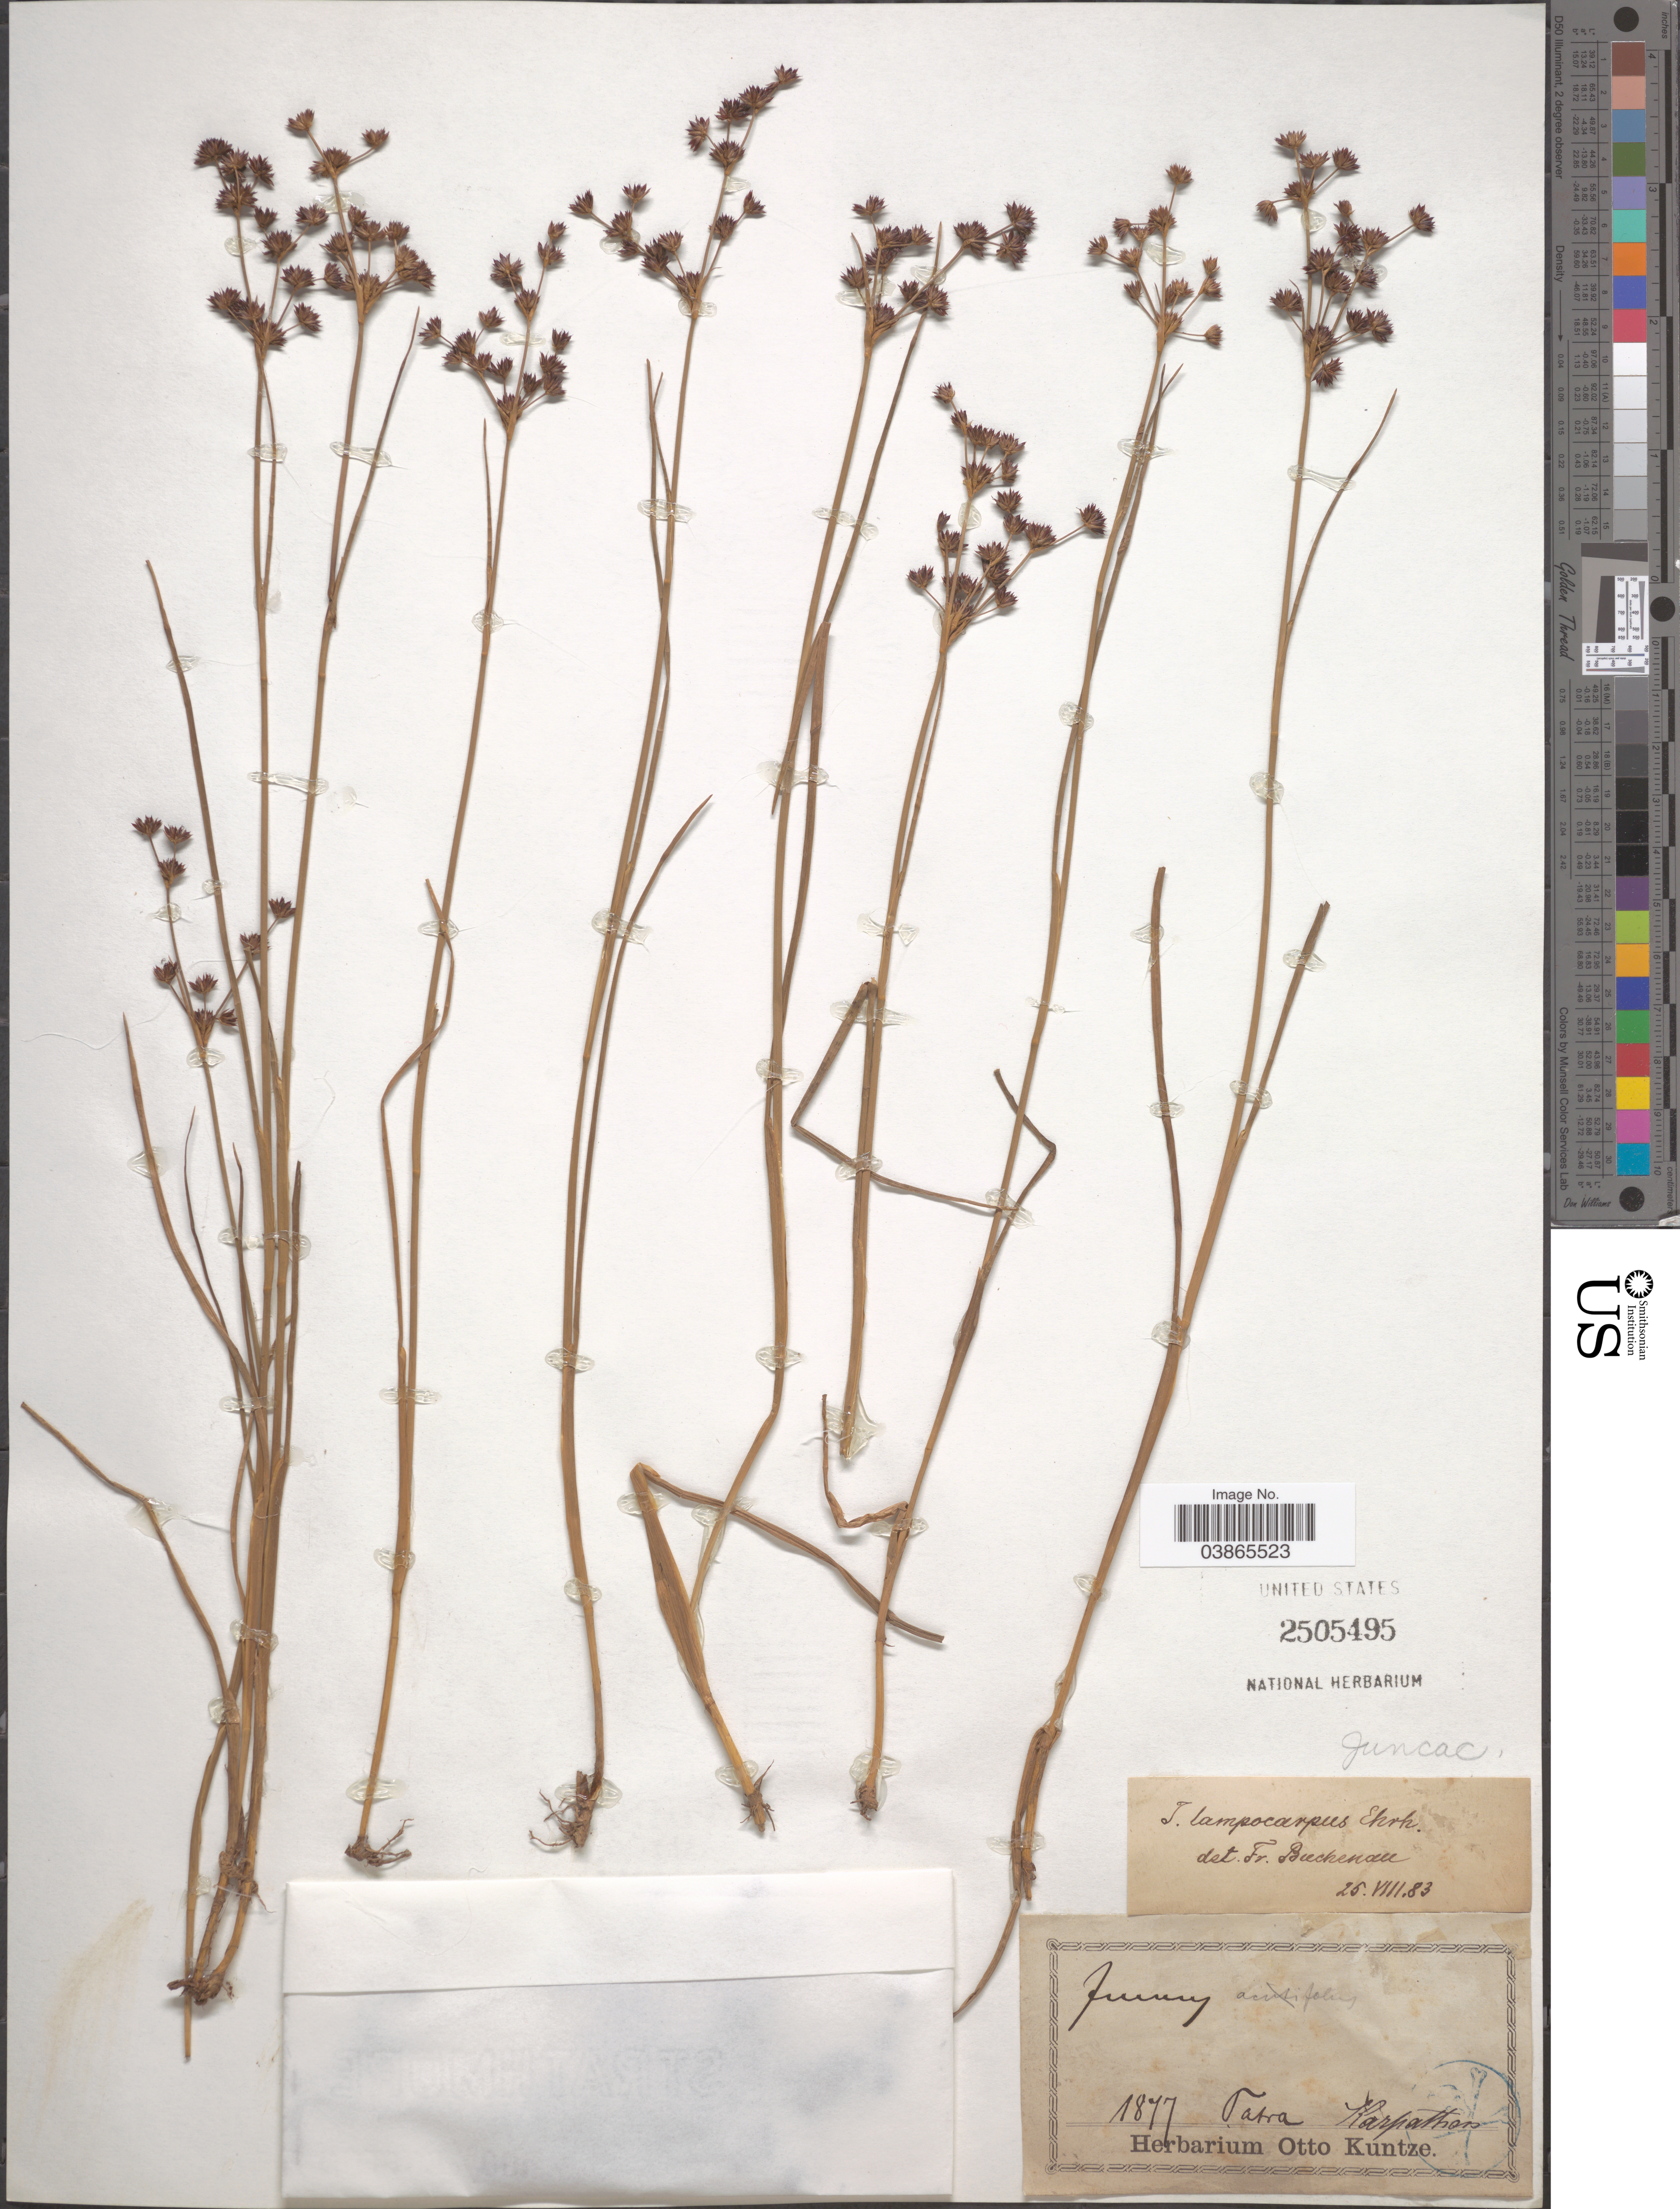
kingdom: Plantae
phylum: Tracheophyta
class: Liliopsida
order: Poales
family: Juncaceae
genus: Juncus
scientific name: Juncus lampocarpus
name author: Ehrh.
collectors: Karpathon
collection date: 1877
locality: Tatra.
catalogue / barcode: US 2505495